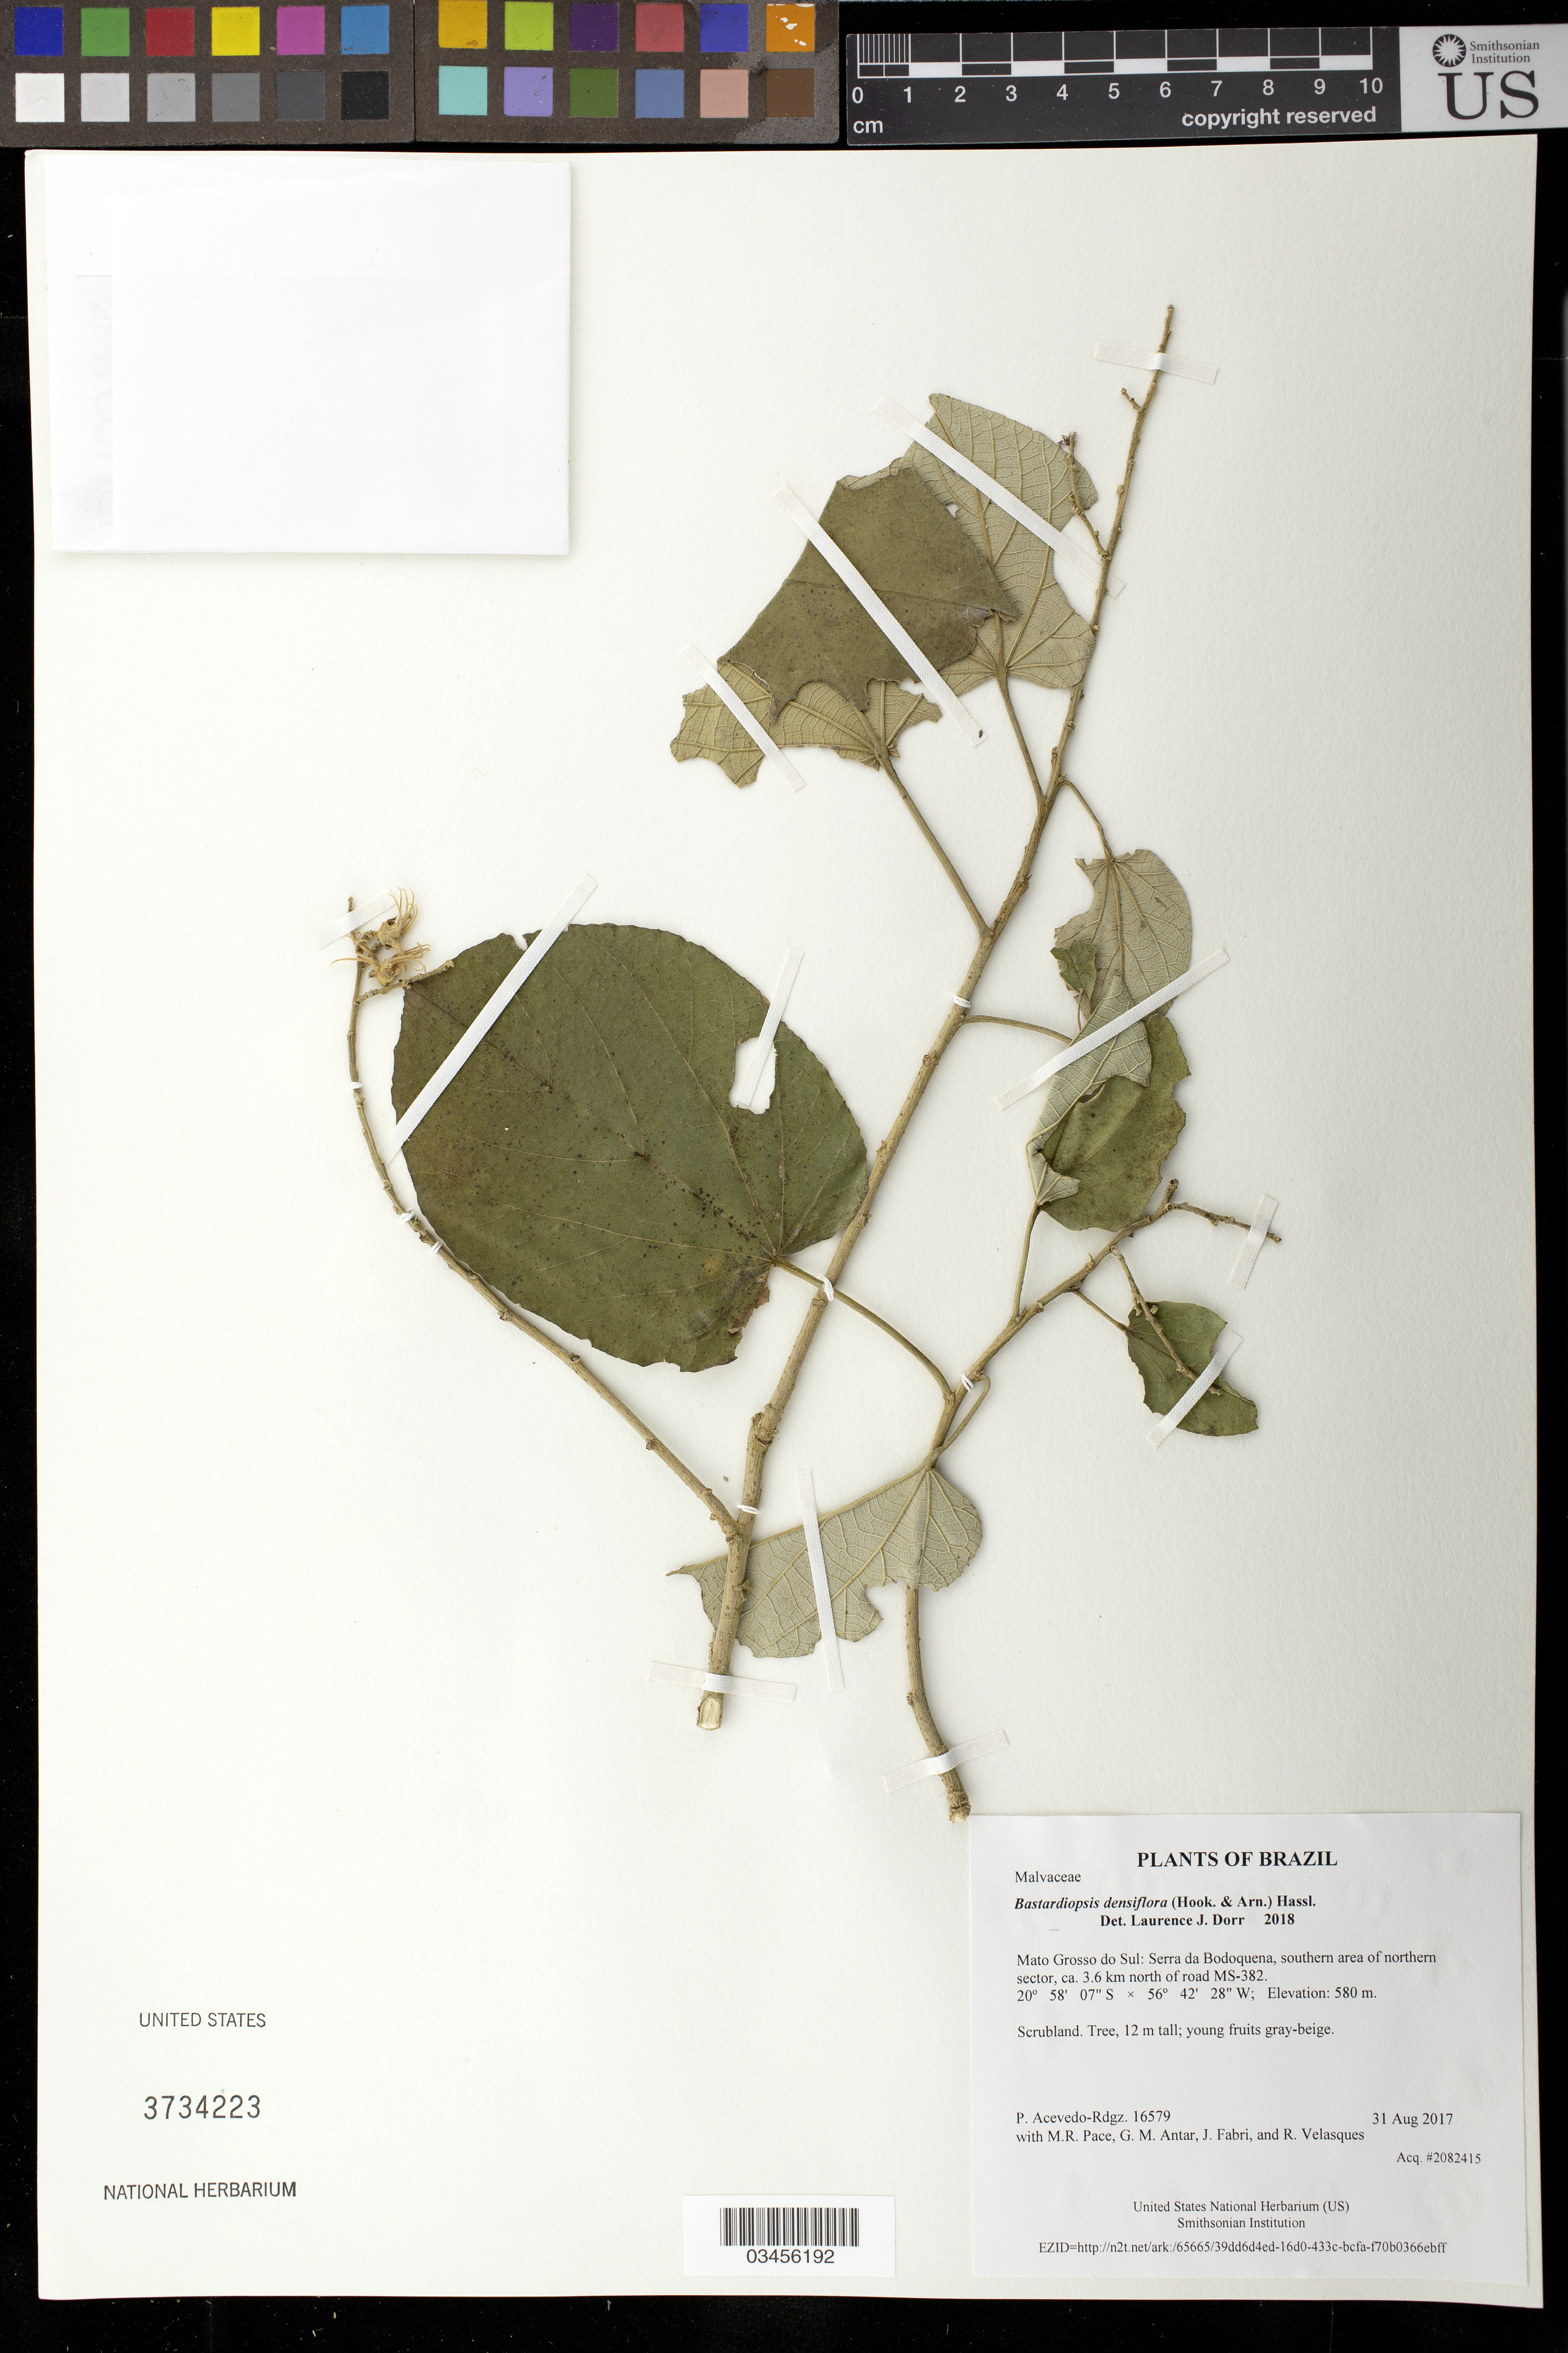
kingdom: Plantae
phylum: Tracheophyta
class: Magnoliopsida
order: Malvales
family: Malvaceae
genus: Bastardiopsis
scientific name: Bastardiopsis densiflora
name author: (Hook. & Arn.) Hassl.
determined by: Dorr, L. J., (BOT), Smithsonian Institution - National Museum of Natural History (UNITED STATES)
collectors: P. Acevedo-Rodr., M. R. Pace, G. M. Antar, J. Fabri & R. Velasques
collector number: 16579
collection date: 2017-08-31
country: Brazil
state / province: Mato Grosso do Sul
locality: Serra da Bodoquena, southern area of northern sector, ca. 3.6 km north of road MS-382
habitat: Scrubland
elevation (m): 580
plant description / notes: US, NY, K, MO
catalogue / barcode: US 3734223